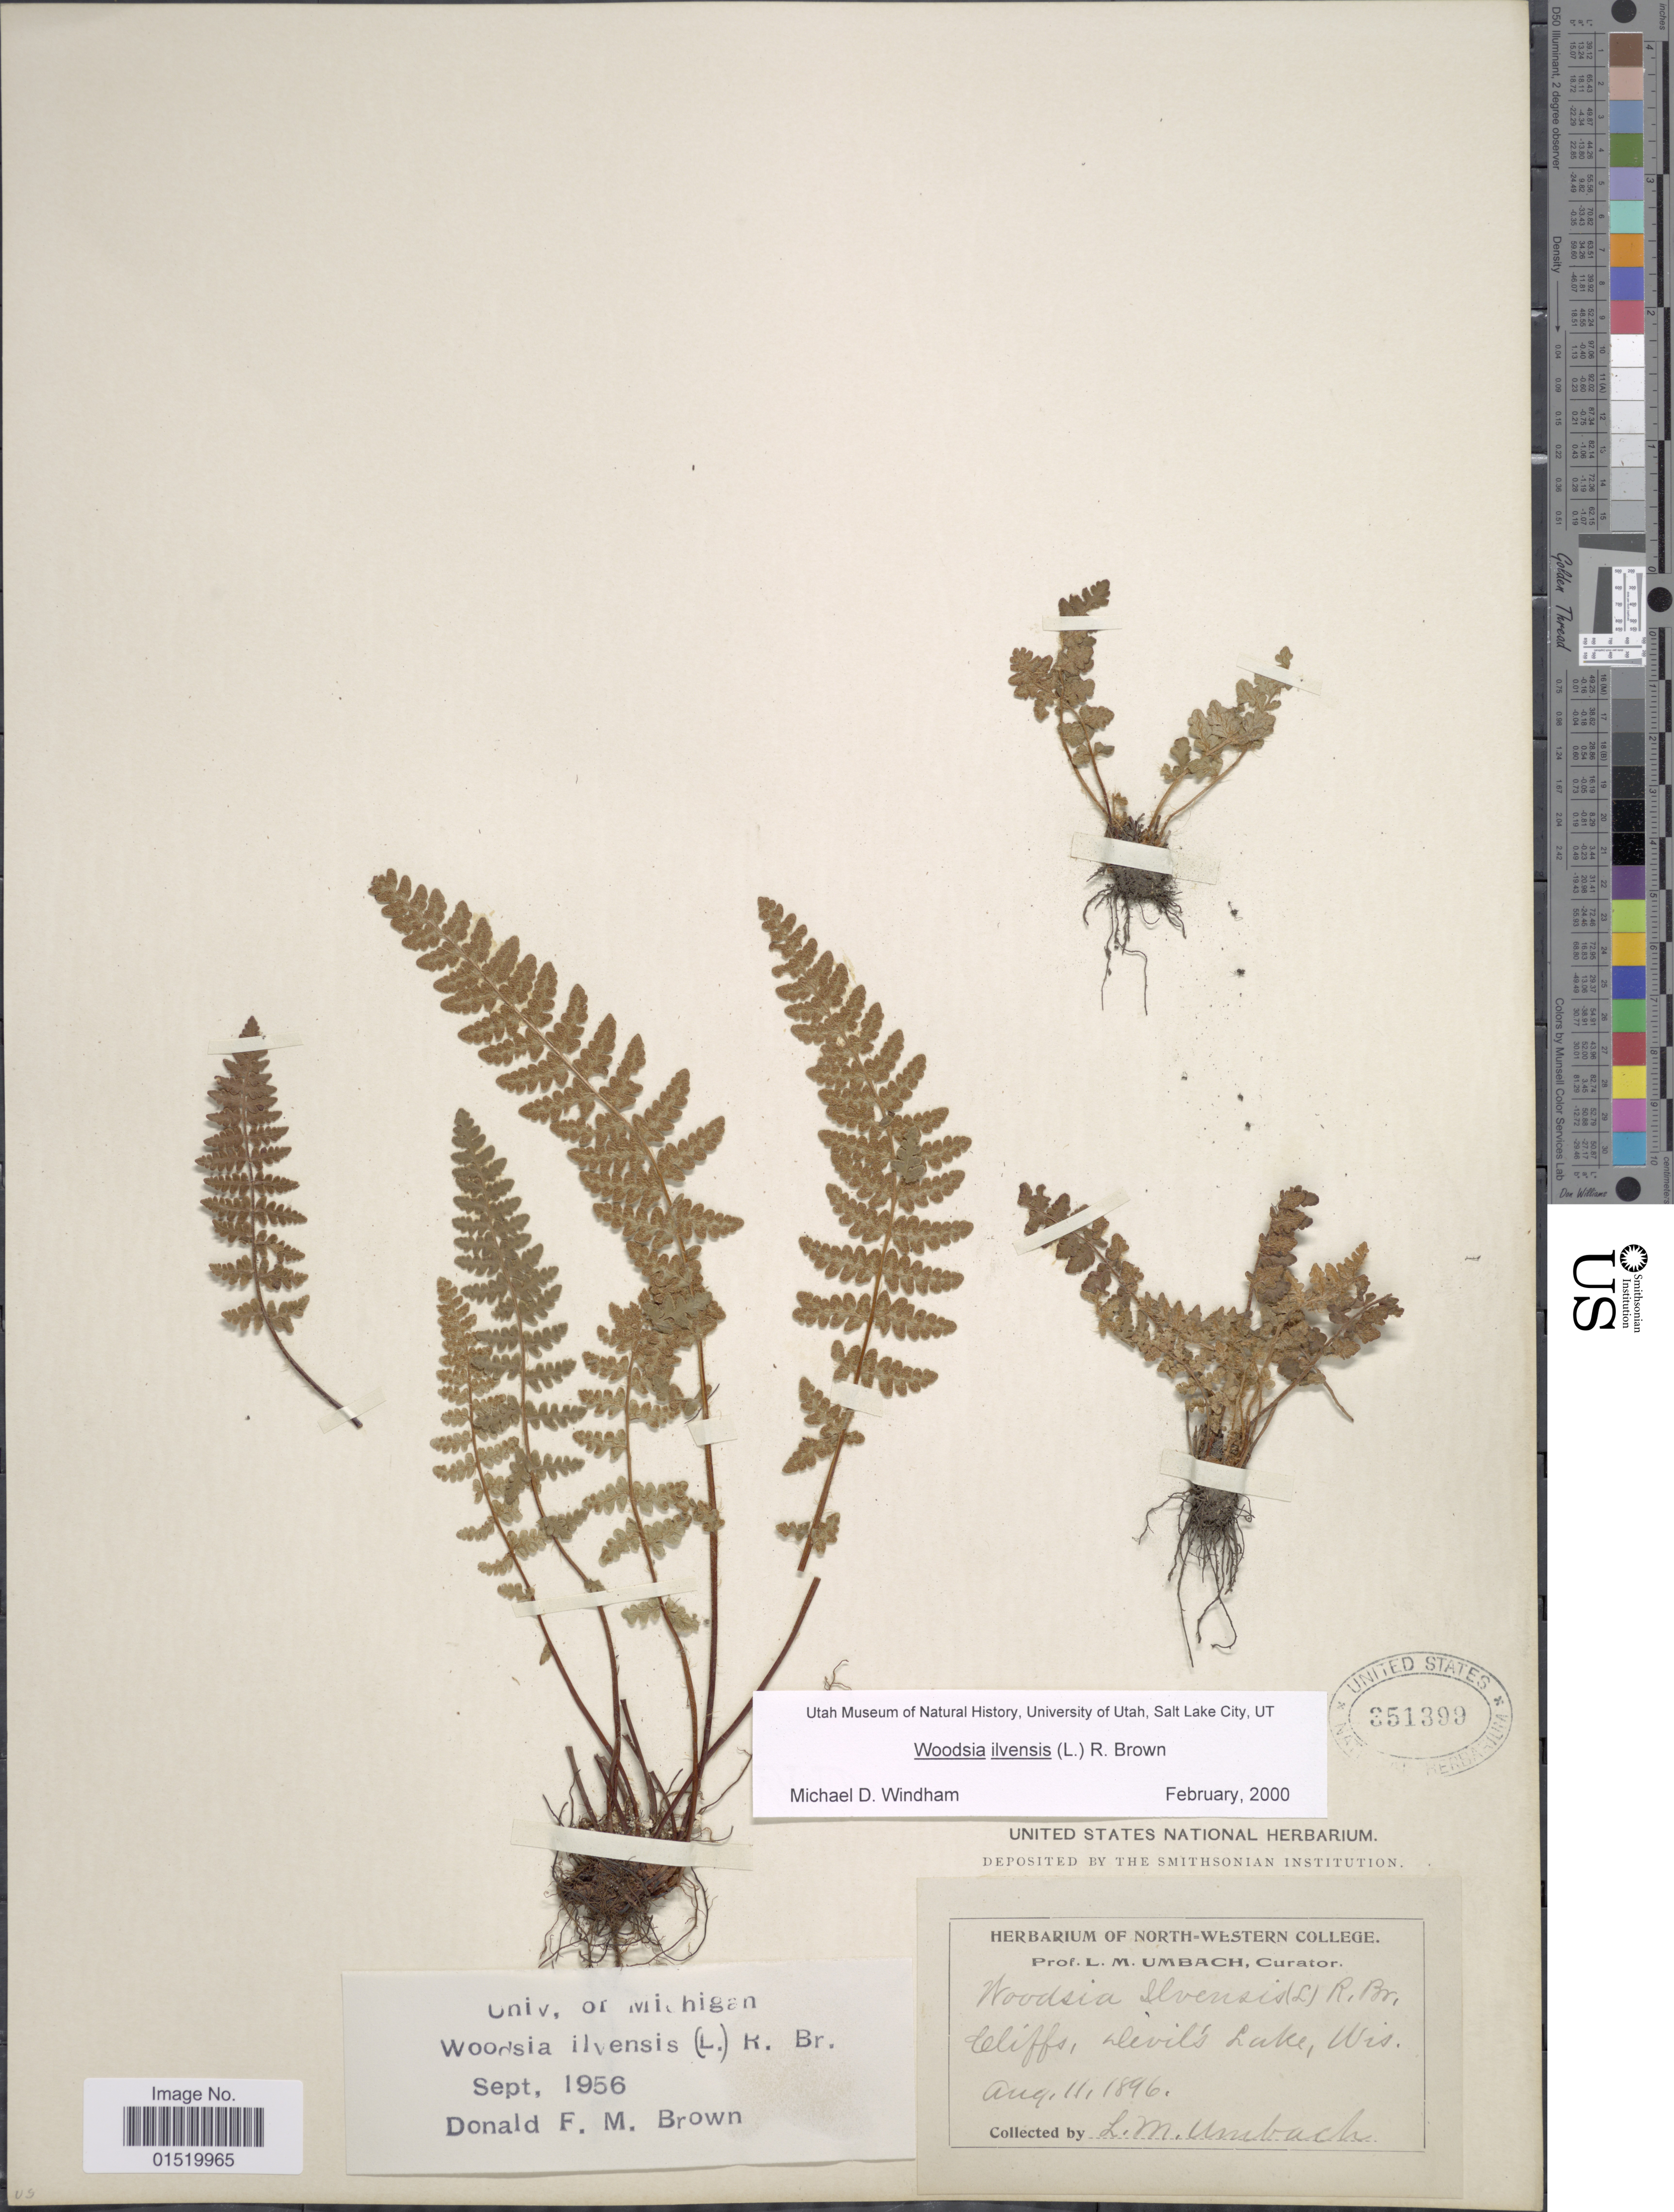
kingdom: Plantae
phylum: Tracheophyta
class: Polypodiopsida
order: Polypodiales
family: Woodsiaceae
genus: Woodsia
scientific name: Woodsia ilvensis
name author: (L.) R. Br.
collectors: L. M. Umbach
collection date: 1896-08-11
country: United States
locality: Cliffs, Devils Lake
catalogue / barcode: US 351399